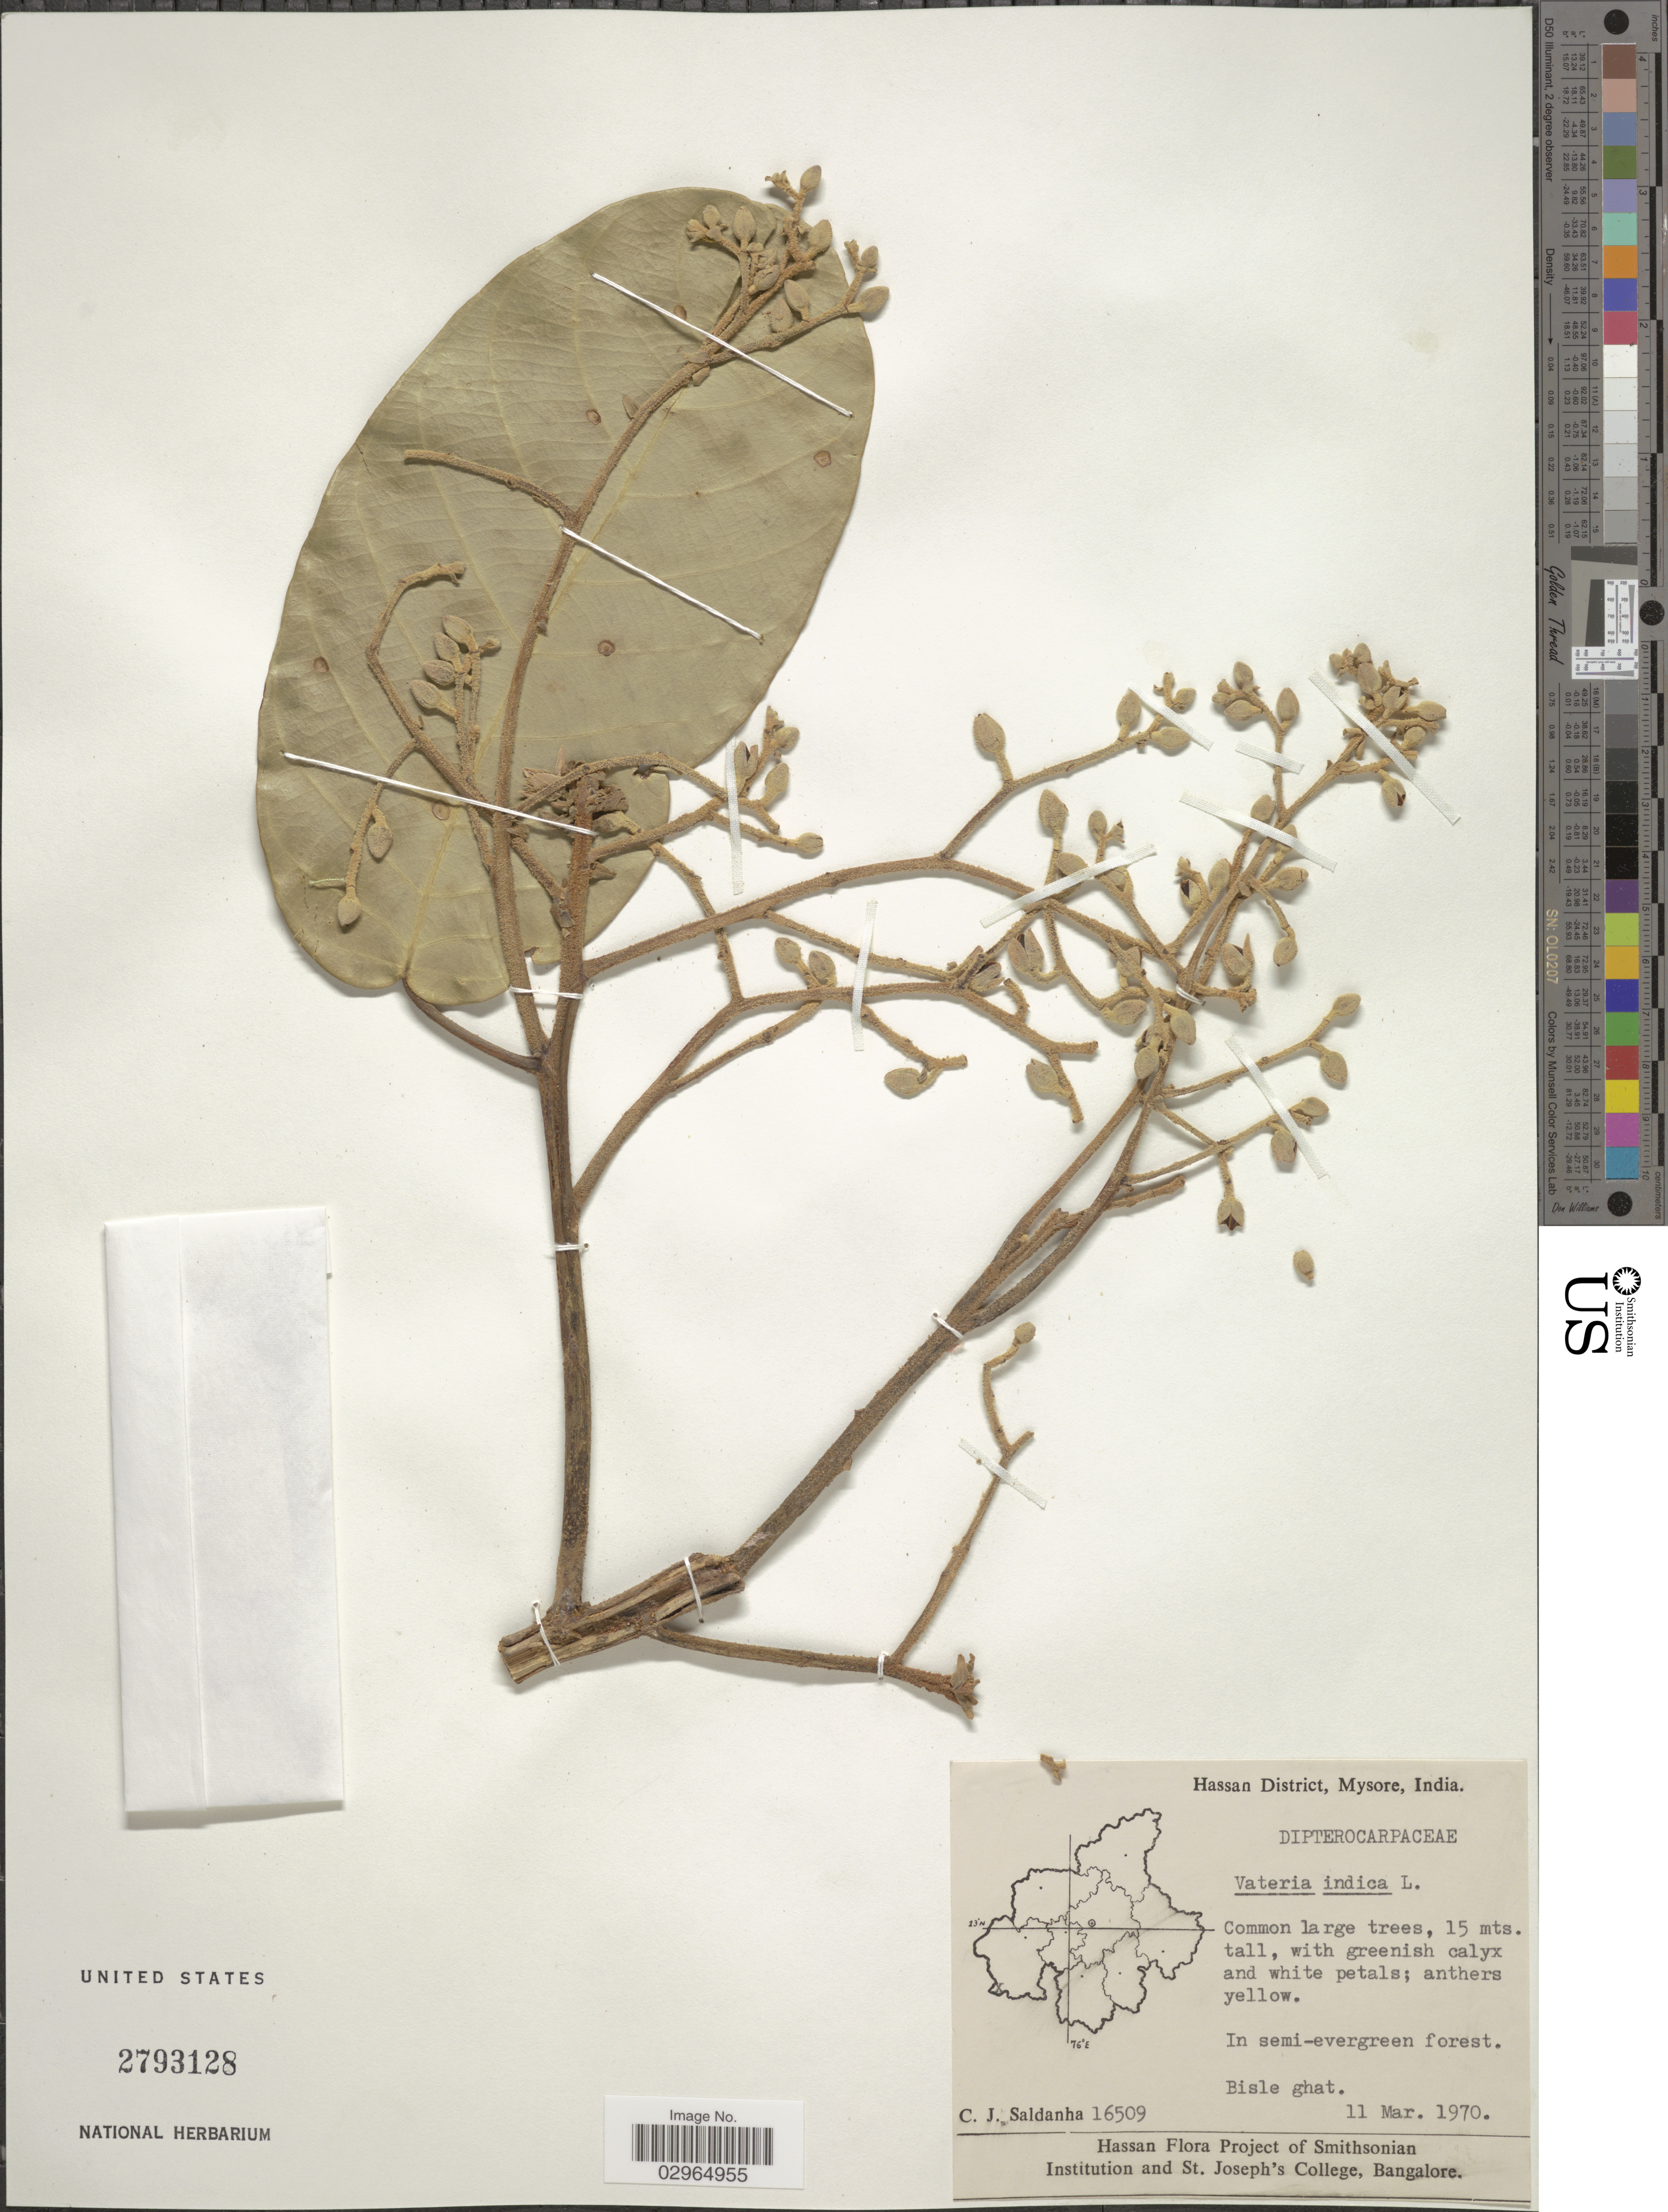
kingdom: Plantae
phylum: Tracheophyta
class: Magnoliopsida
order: Malvales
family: Dipterocarpaceae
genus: Vateria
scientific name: Vateria indica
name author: L.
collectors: C. J. Saldanha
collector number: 16509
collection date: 1970-03-11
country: India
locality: Hassan District, Mysore. Bisle ghat.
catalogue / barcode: US 2793128